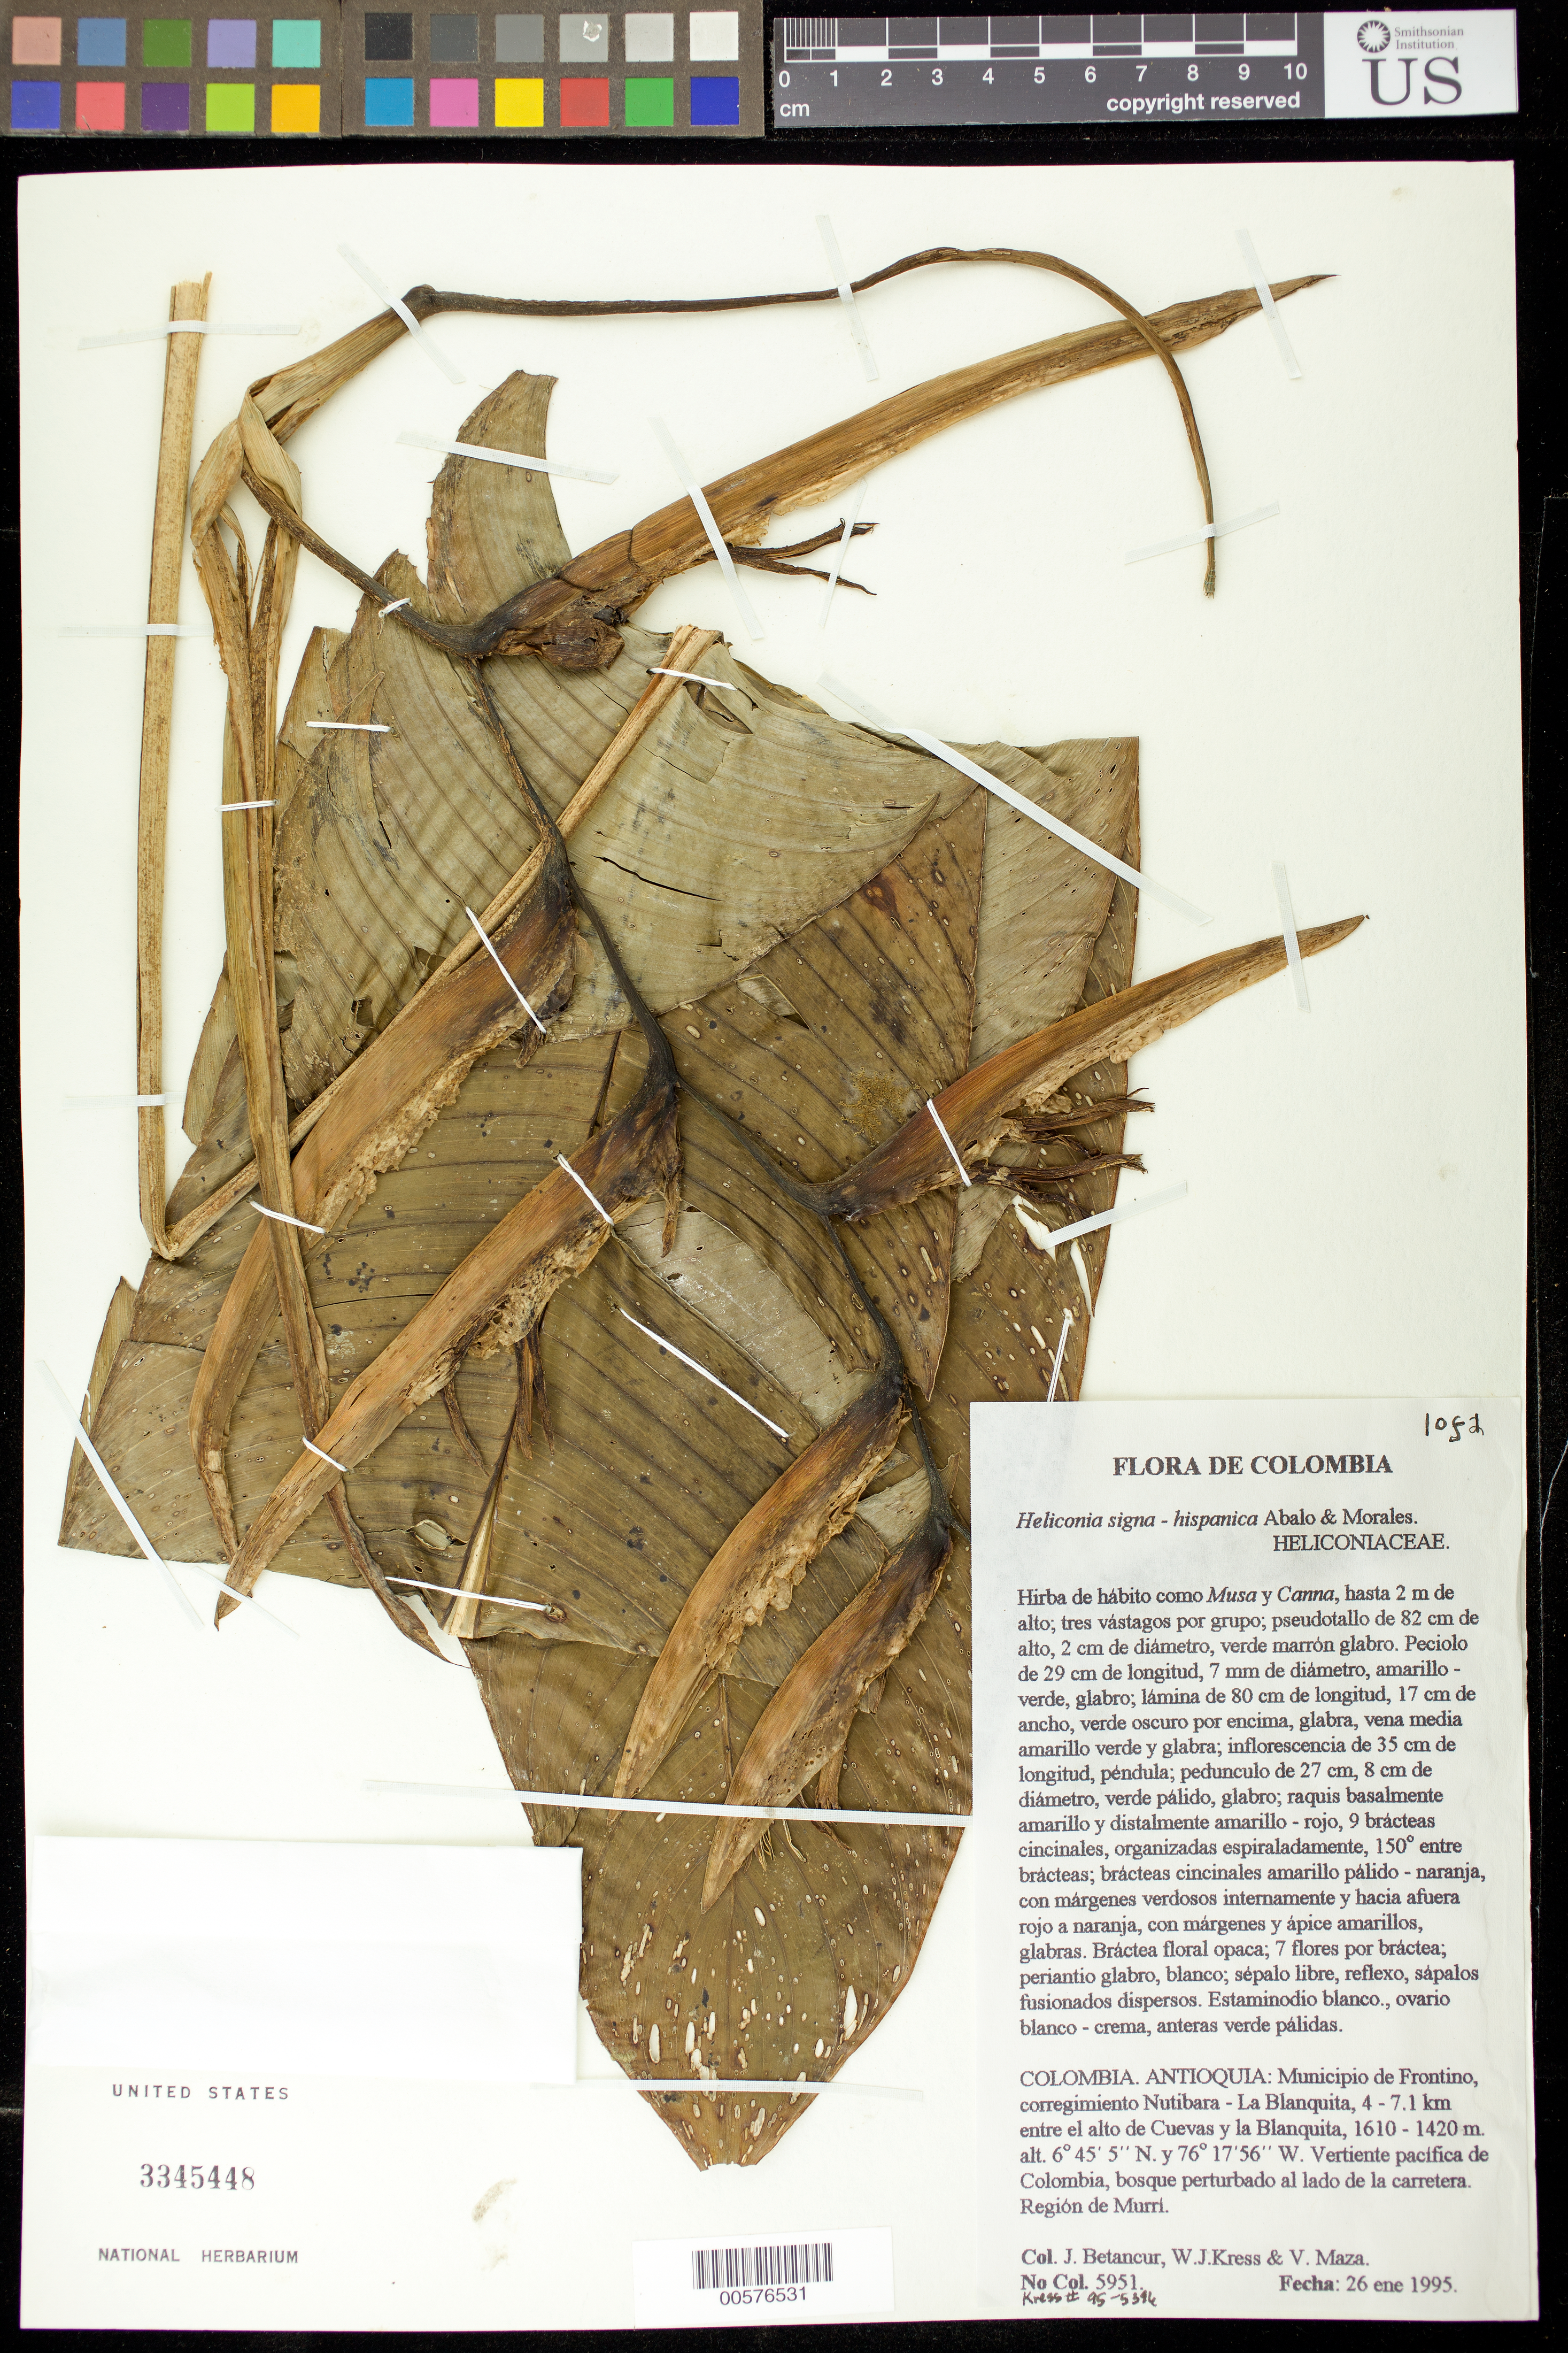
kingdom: Plantae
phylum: Tracheophyta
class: Liliopsida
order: Zingiberales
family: Heliconiaceae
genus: Heliconia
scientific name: Heliconia signa-hispanica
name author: Abalo & G. Morales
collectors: J. C. Betancur, W. J. Kress & V. Maza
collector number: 5951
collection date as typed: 26 Jan 1995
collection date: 1995-01-26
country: Colombia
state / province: Antioquia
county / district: Frontino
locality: Road between Nutibara and La Blanquita, 17 km from Nutibara.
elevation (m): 1615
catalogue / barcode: US 3345448